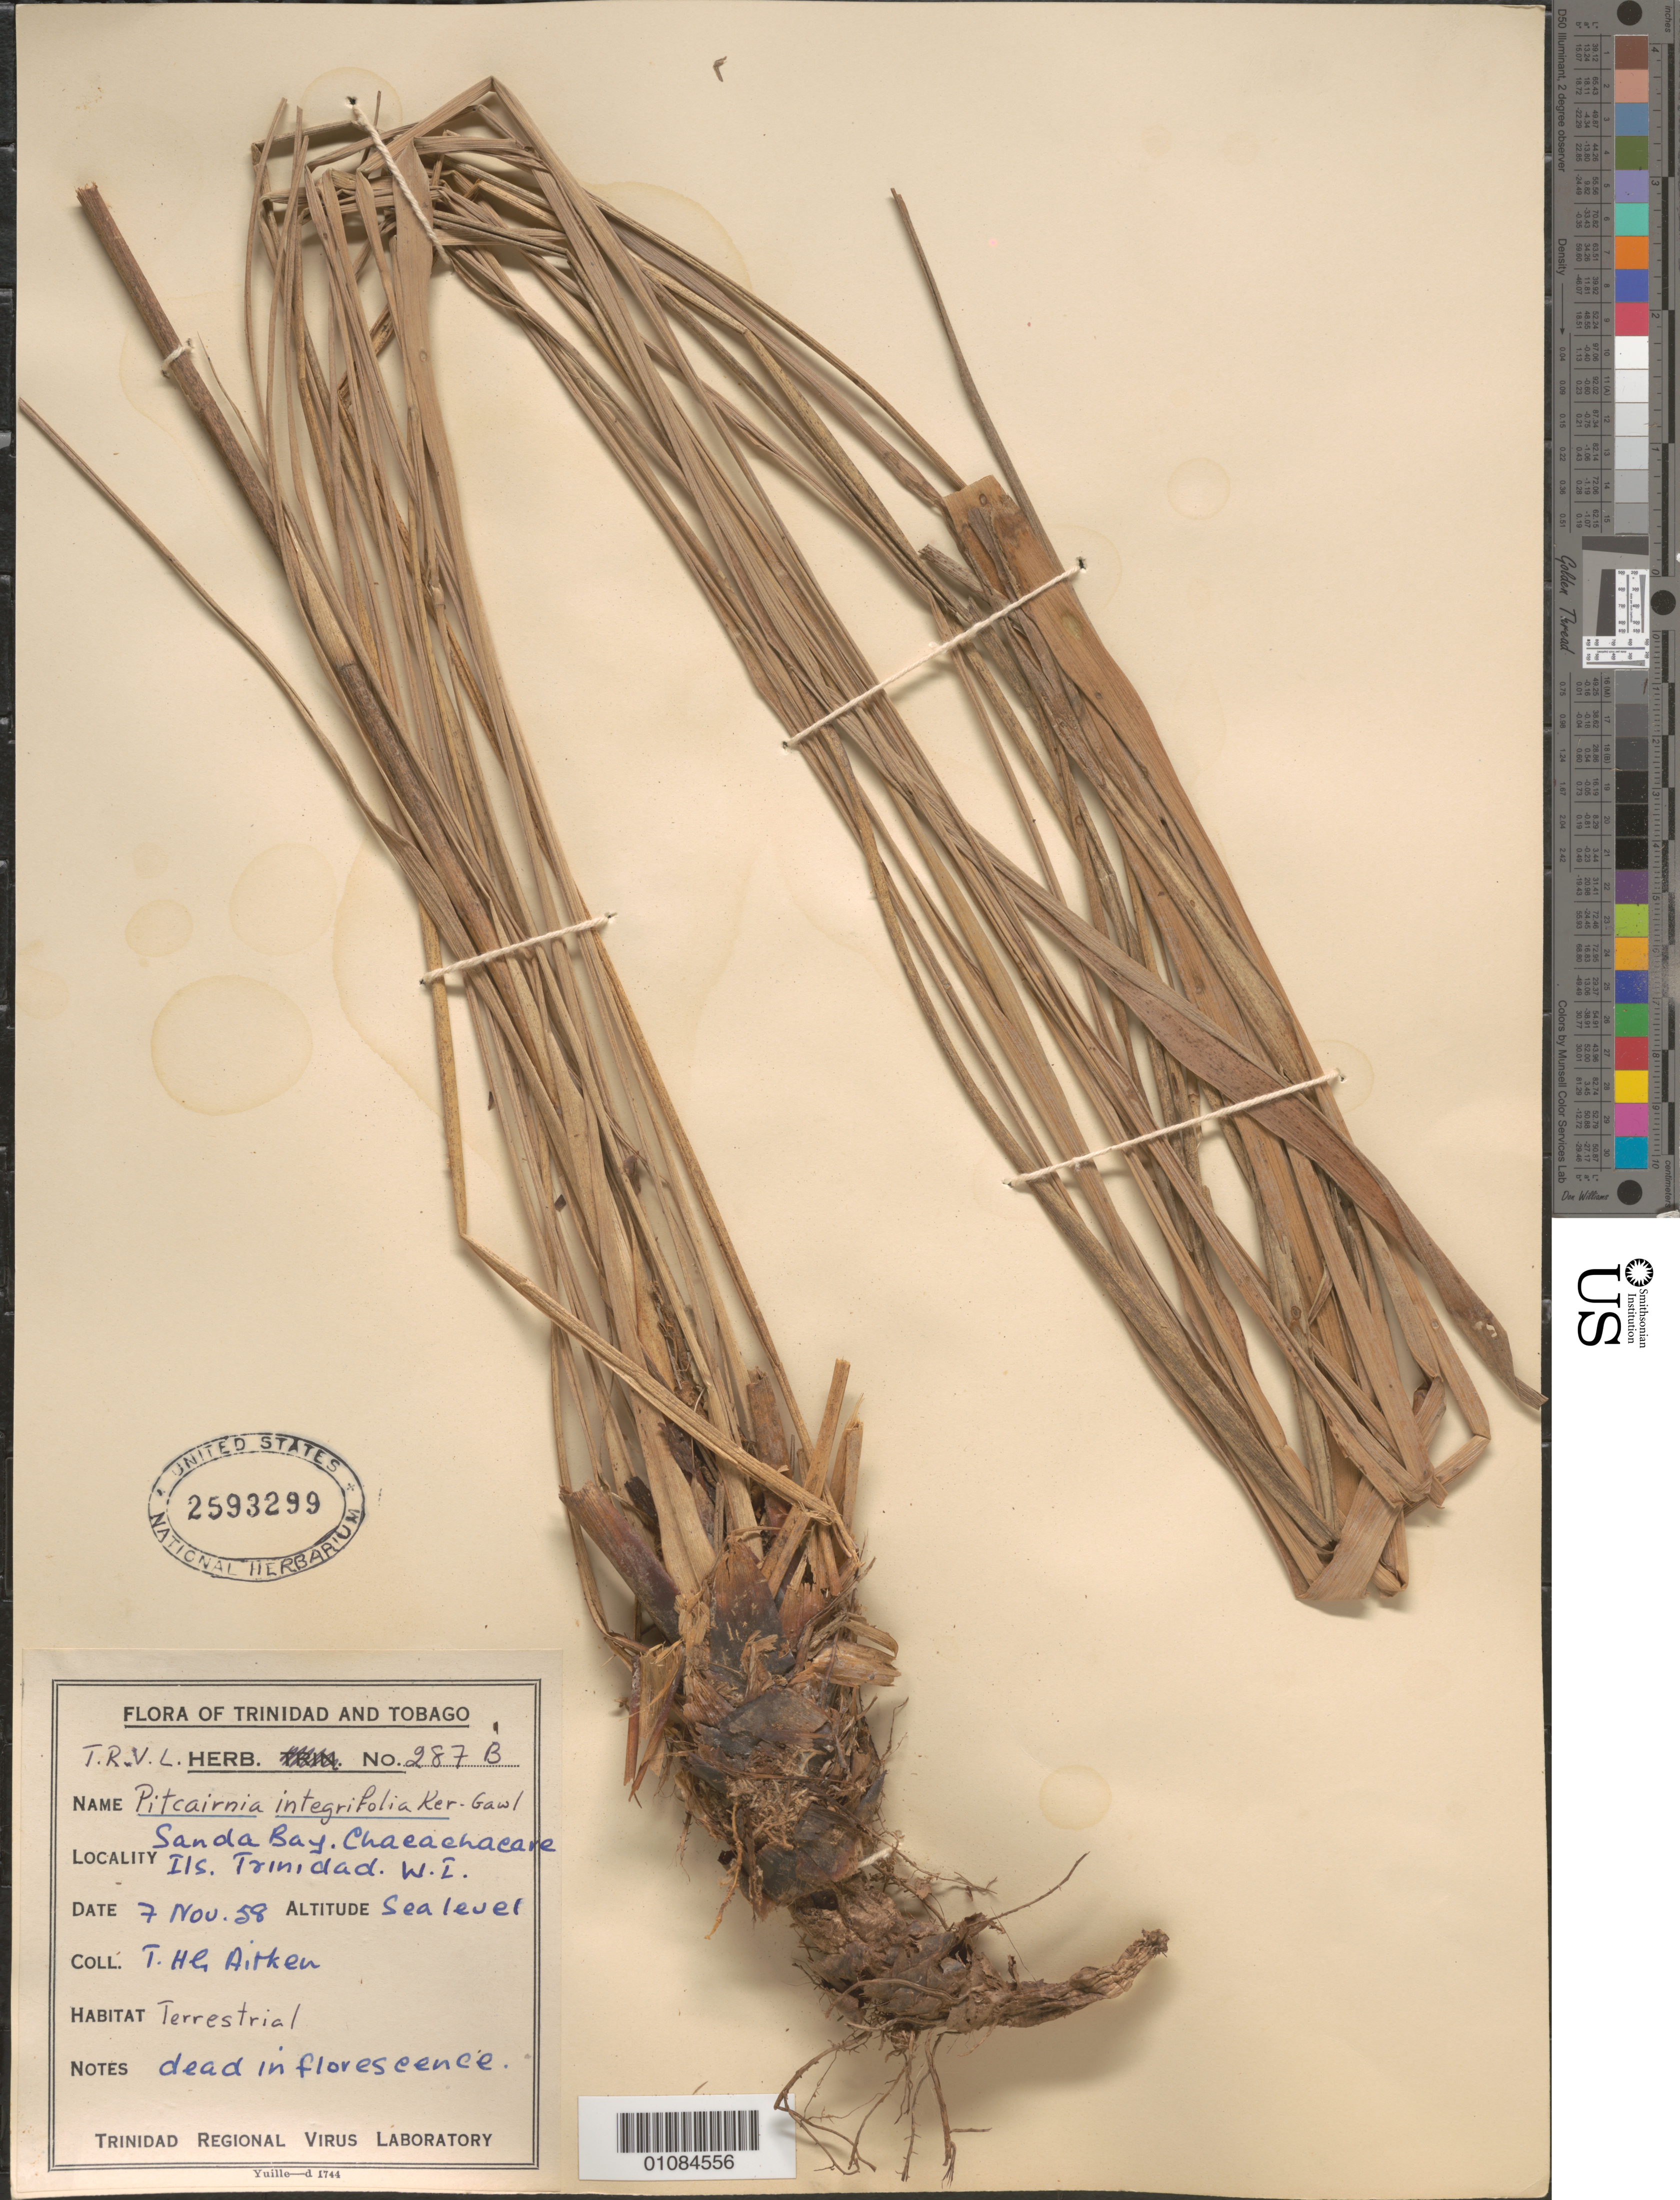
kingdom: Plantae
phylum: Tracheophyta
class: Liliopsida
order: Poales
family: Bromeliaceae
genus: Pitcairnia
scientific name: Pitcairnia integrifolia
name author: Ker Gawl.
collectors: T. Aitken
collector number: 287B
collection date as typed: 07 Nov 1958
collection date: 1958-11-07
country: Trinidad and Tobago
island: Trinidad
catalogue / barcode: US 2593299